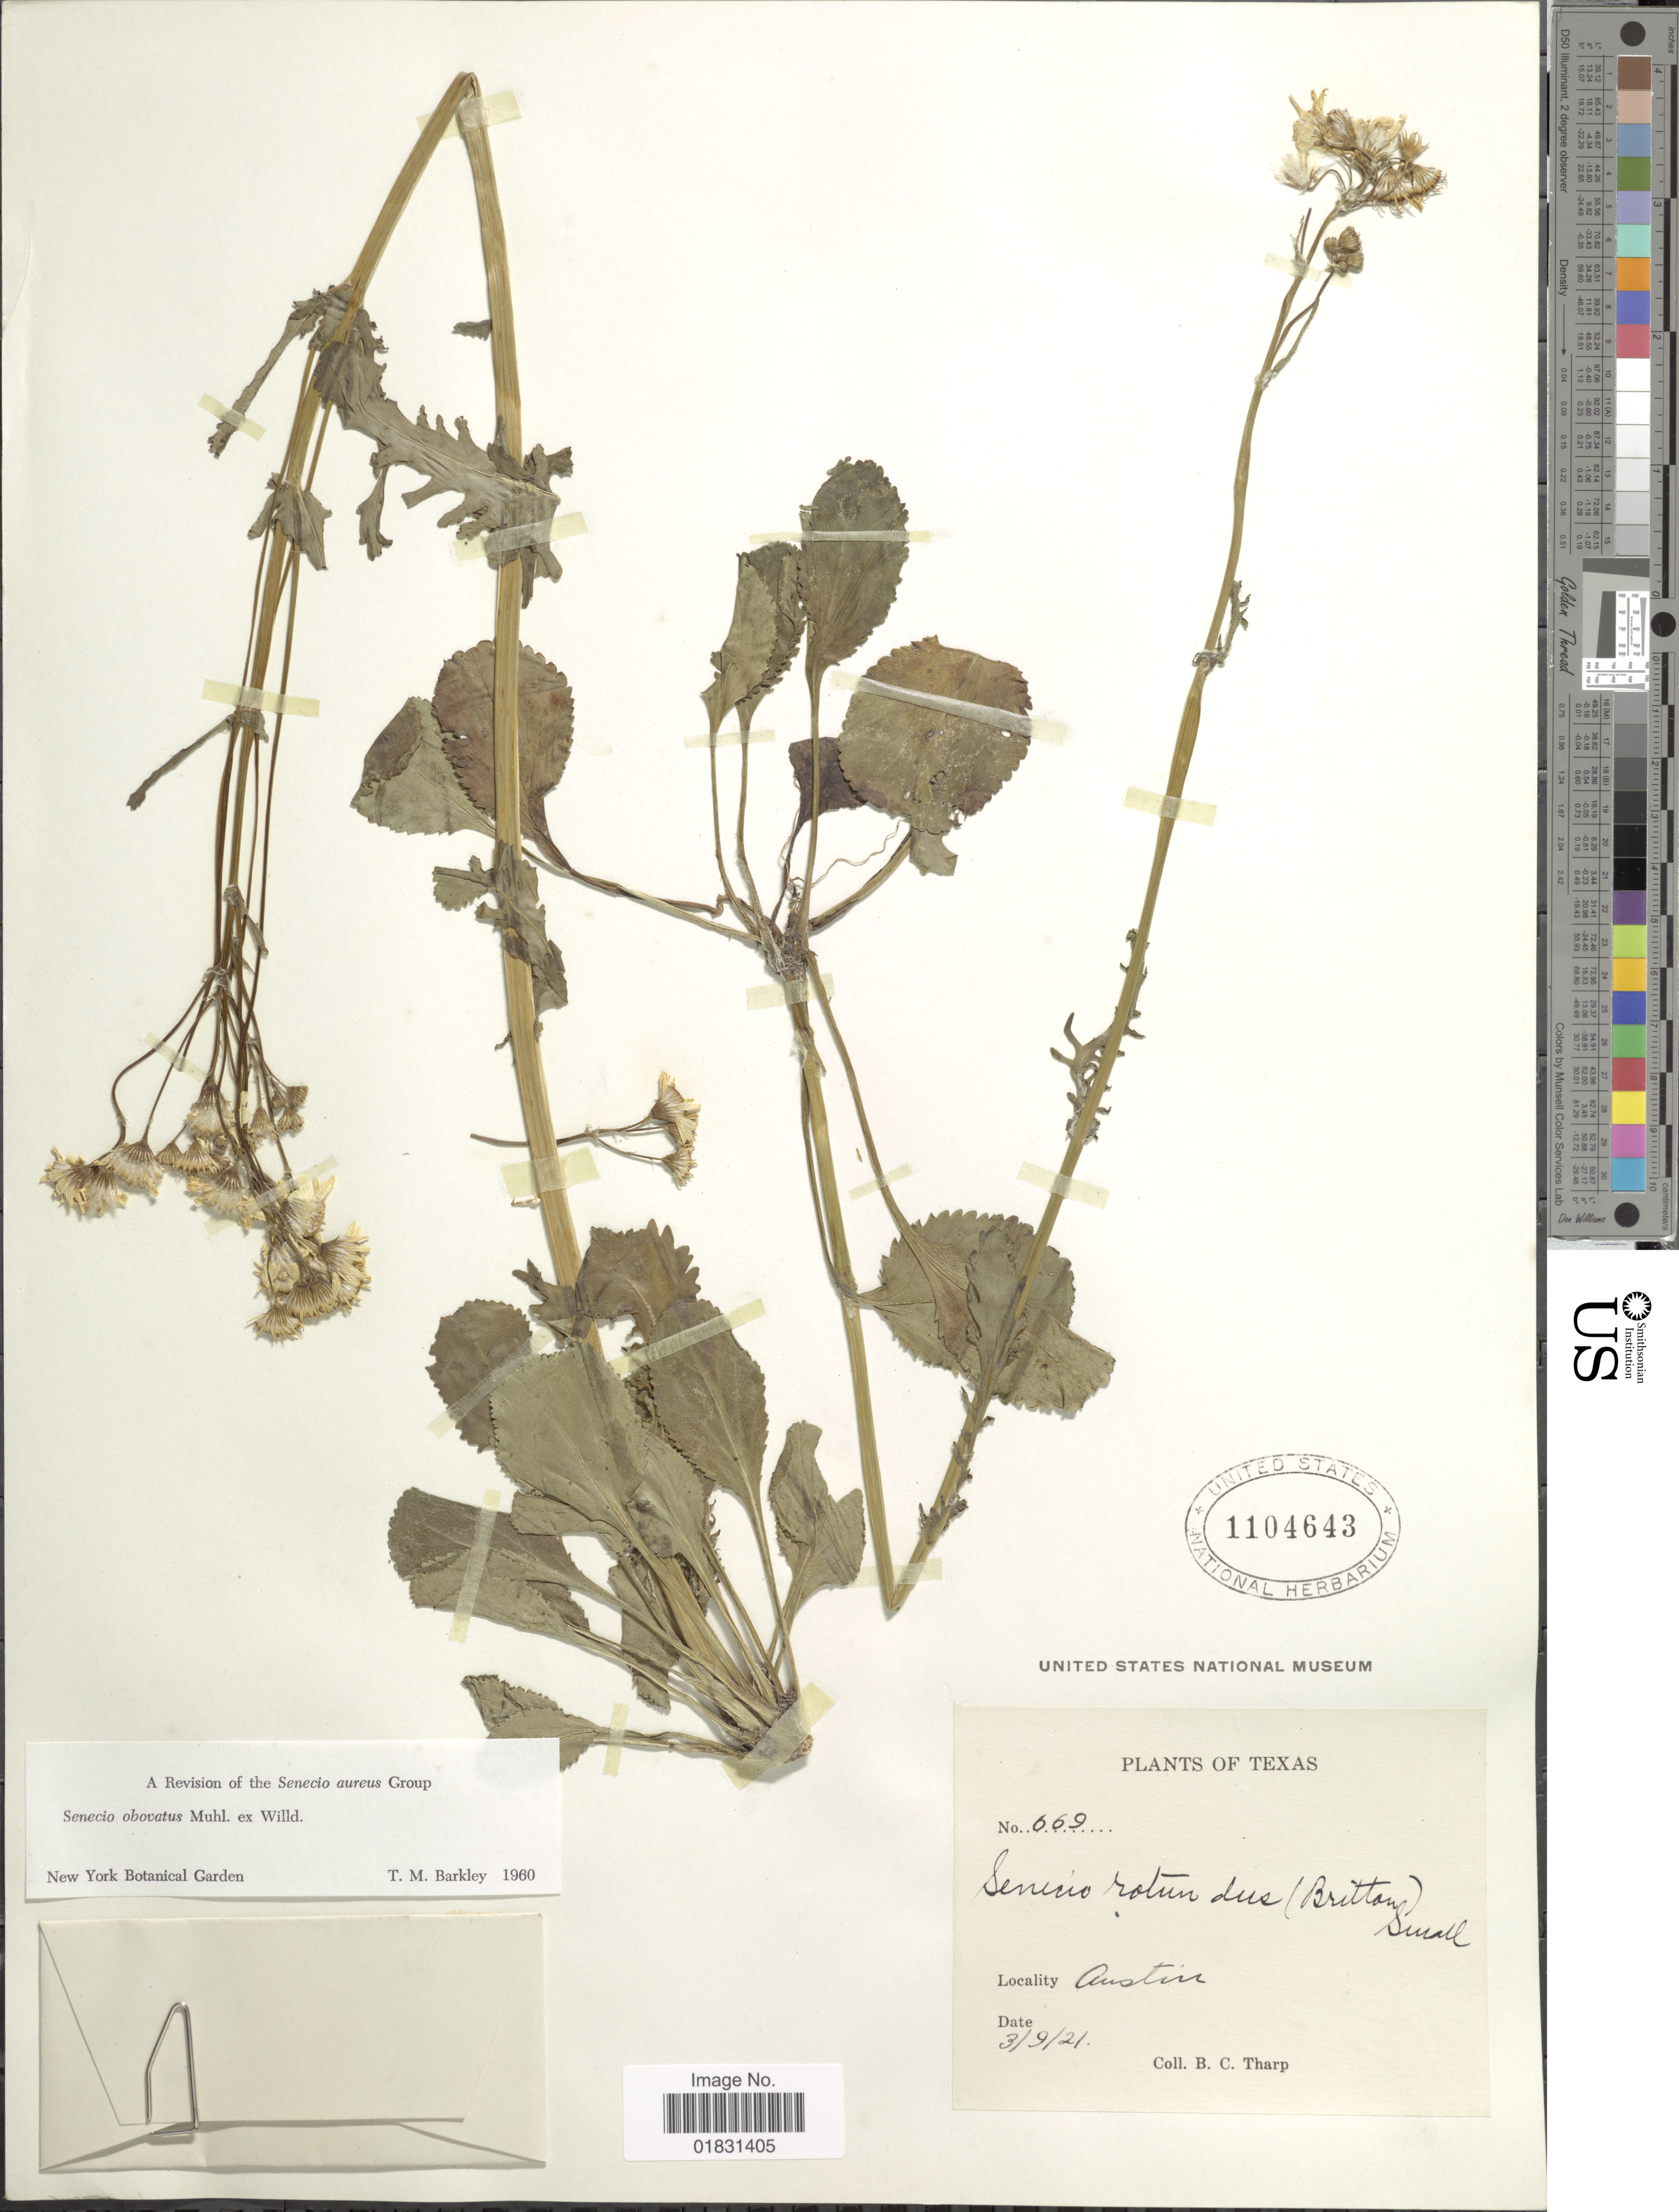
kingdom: Plantae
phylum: Tracheophyta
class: Magnoliopsida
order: Asterales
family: Asteraceae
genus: Packera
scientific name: Packera obovata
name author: (Muhl. ex Willd.) W.A. Weber & Á. Löve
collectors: B. C. Tharp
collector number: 669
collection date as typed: Transcribed d/m/y: 9/3/21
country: United States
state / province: Texas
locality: Austin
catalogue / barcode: US 1104643